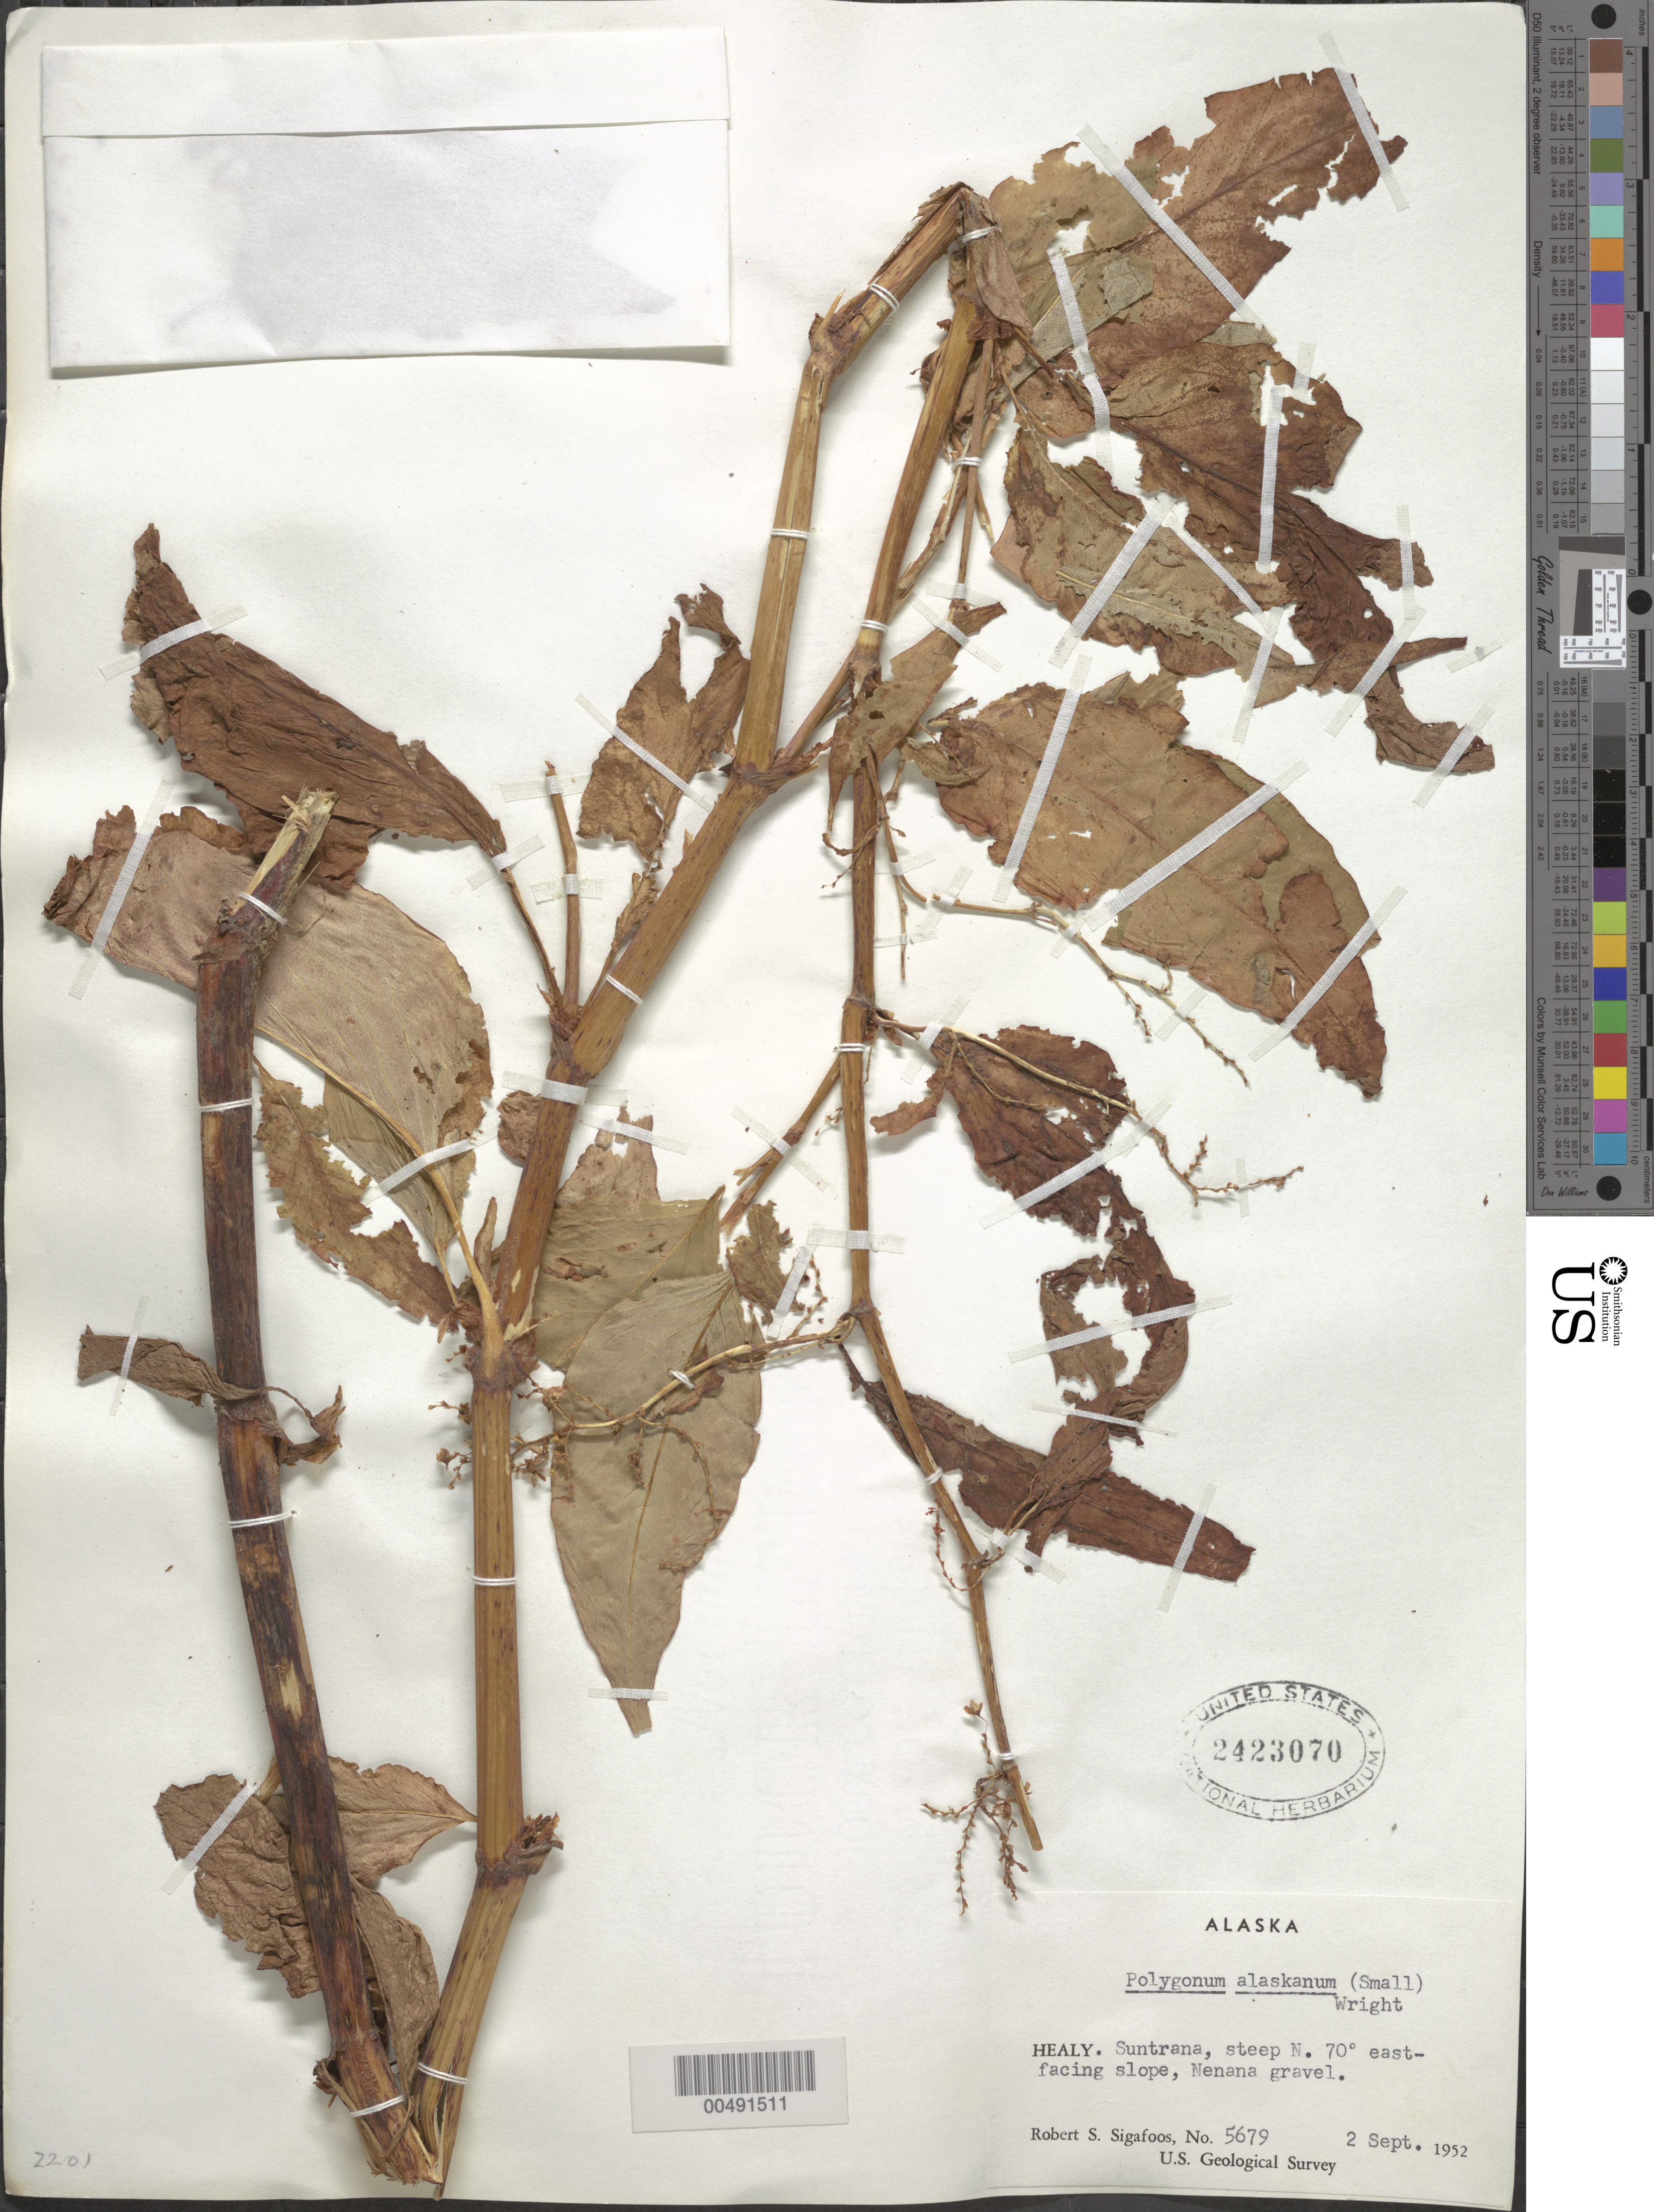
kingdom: Plantae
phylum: Tracheophyta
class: Magnoliopsida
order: Caryophyllales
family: Polygonaceae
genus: Koenigia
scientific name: Koenigia alaskana var. glabrescens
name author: (Hultén) T.M. Schust. & Reveal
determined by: Strong, Mark T., (BOT), Smithsonian Institution - National Museum of Natural History (UNITED STATES)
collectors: R. Sigafoos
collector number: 5679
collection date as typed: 02 Sep 1952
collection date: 1952-09-02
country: United States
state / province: Alaska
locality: Healy, Suntrana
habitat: steep N. 70° east-facing slope, Nenana gravel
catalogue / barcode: US 2423070